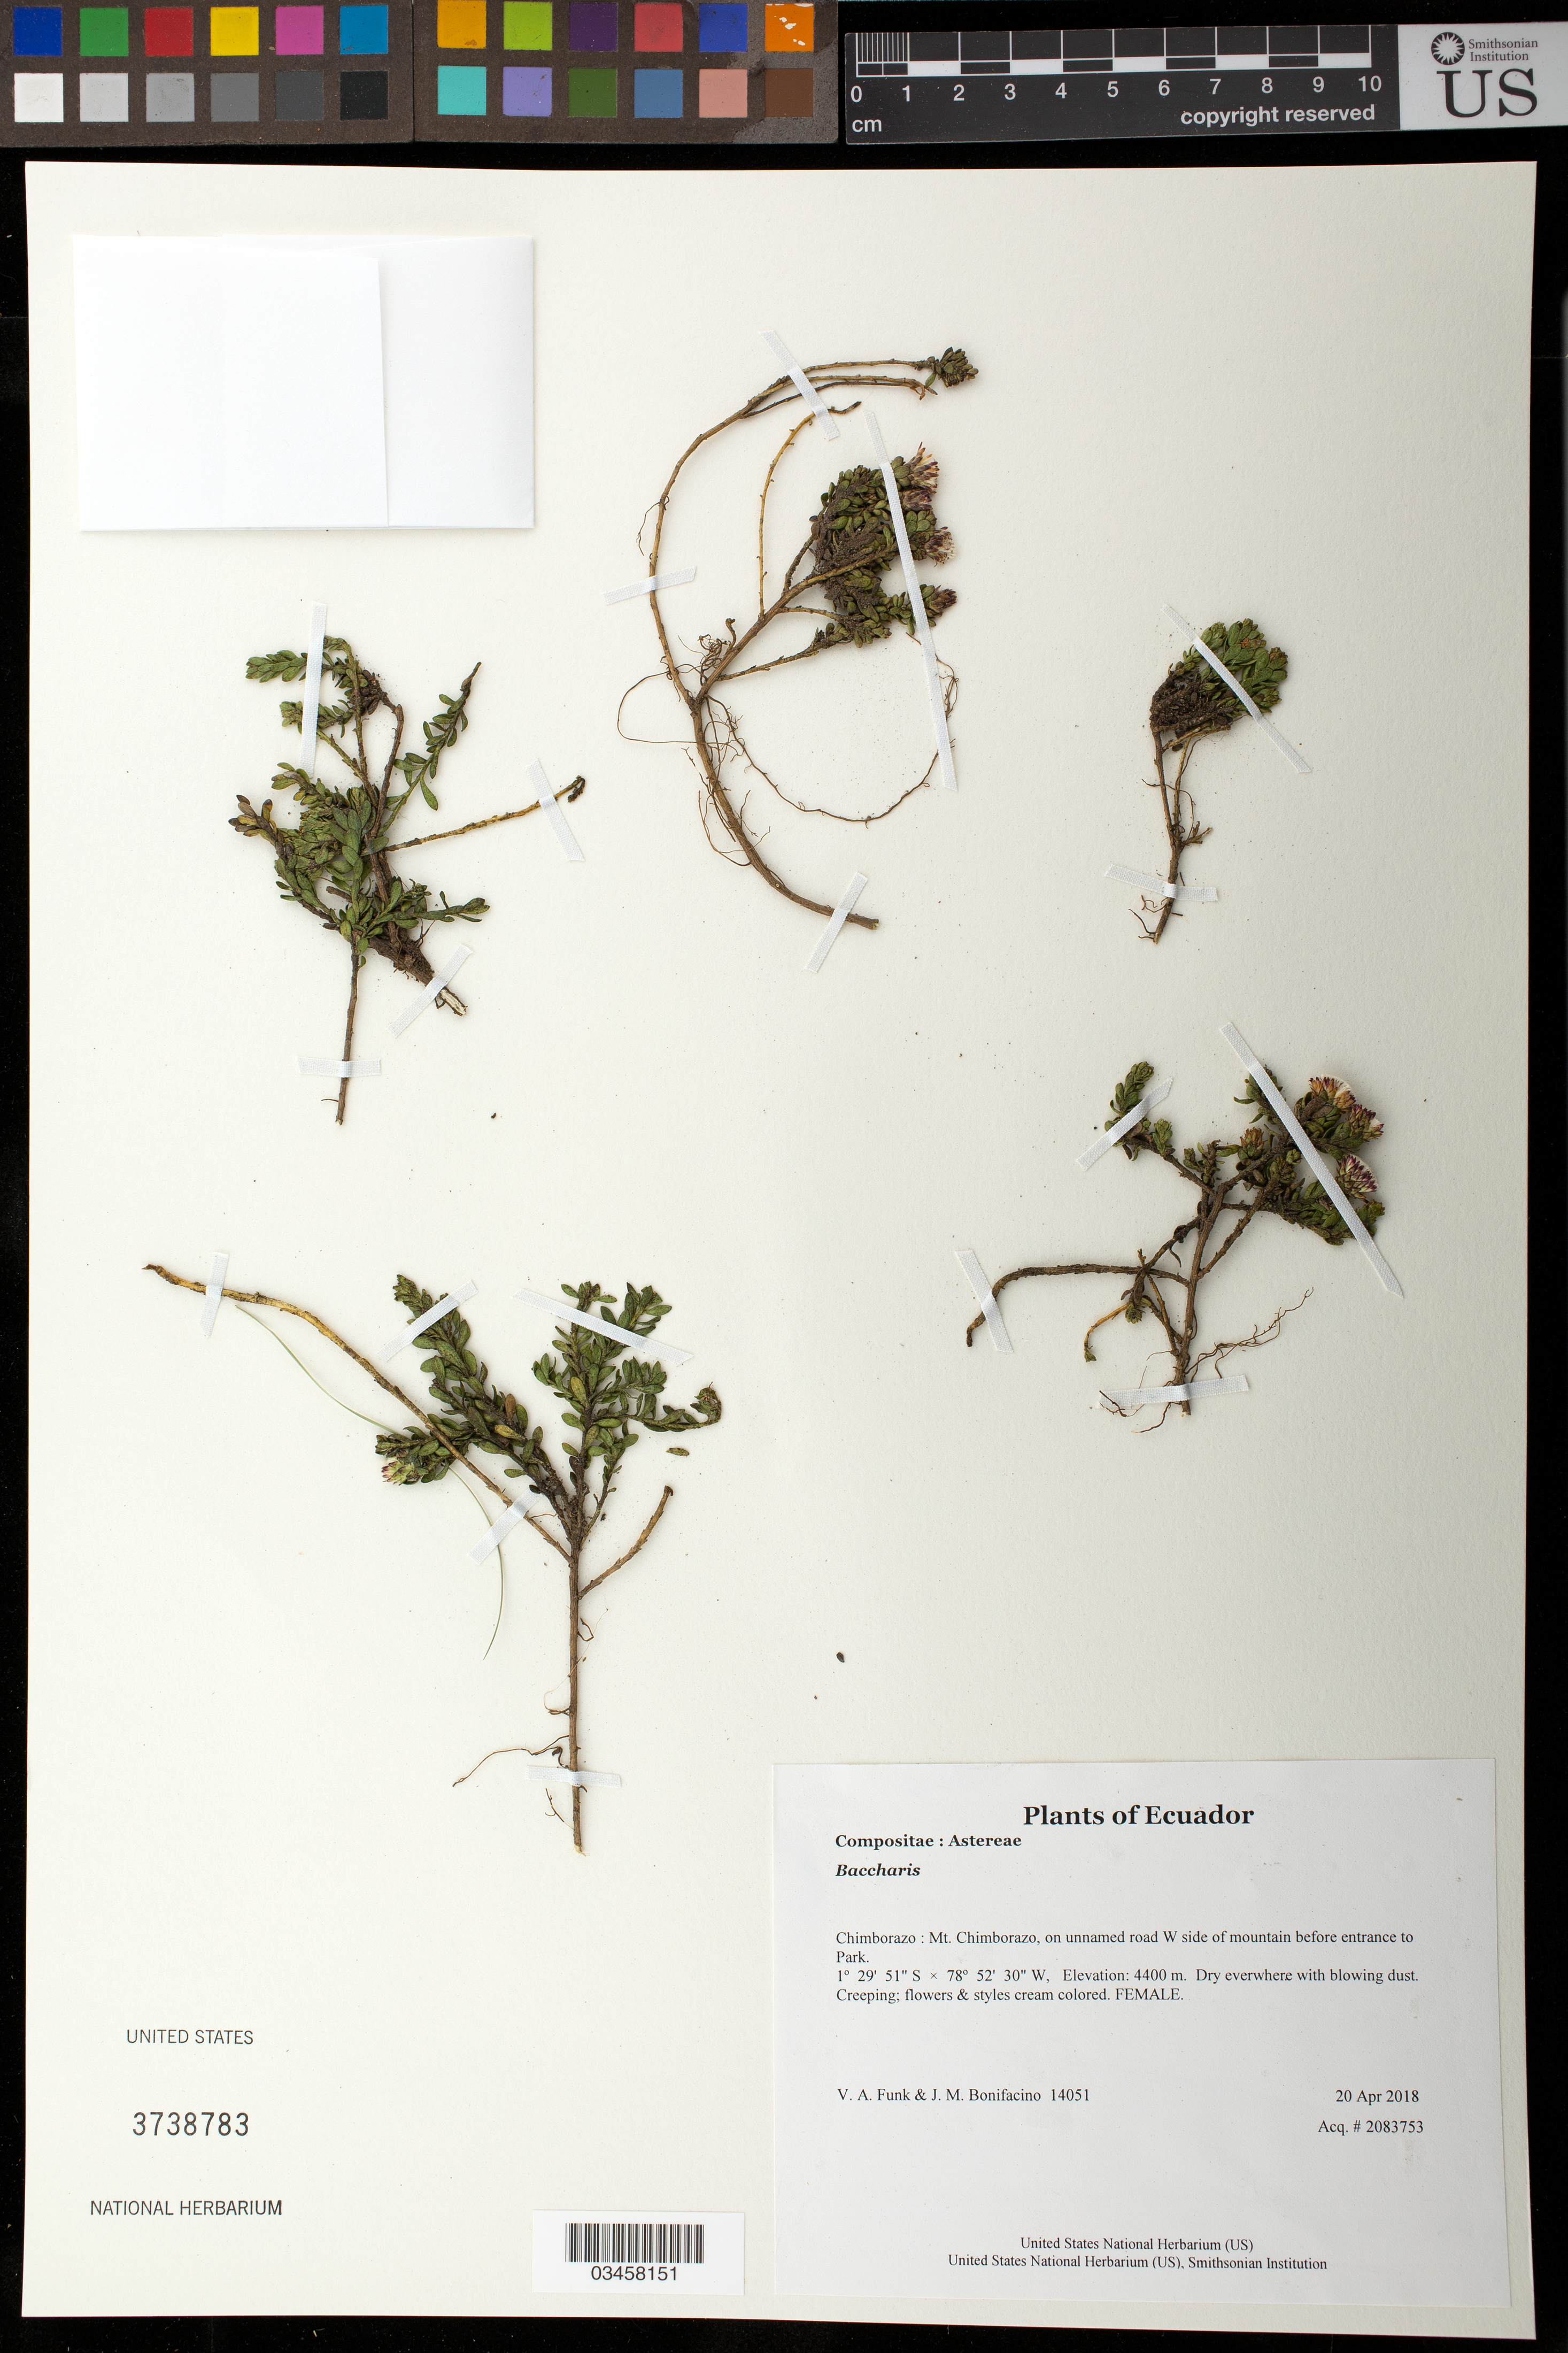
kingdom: Plantae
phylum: Tracheophyta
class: Magnoliopsida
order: Asterales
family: Asteraceae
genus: Baccharis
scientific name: Baccharis sp.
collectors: V. Funk & M. Bonifacino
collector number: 14051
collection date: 2018-04-20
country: Ecuador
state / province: Chimborazo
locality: Mt. Chimborazo, on unnamed road W side of mountain before entrance to Park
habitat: Dry everwhere with blowing dust.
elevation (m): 4400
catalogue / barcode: US 3738783